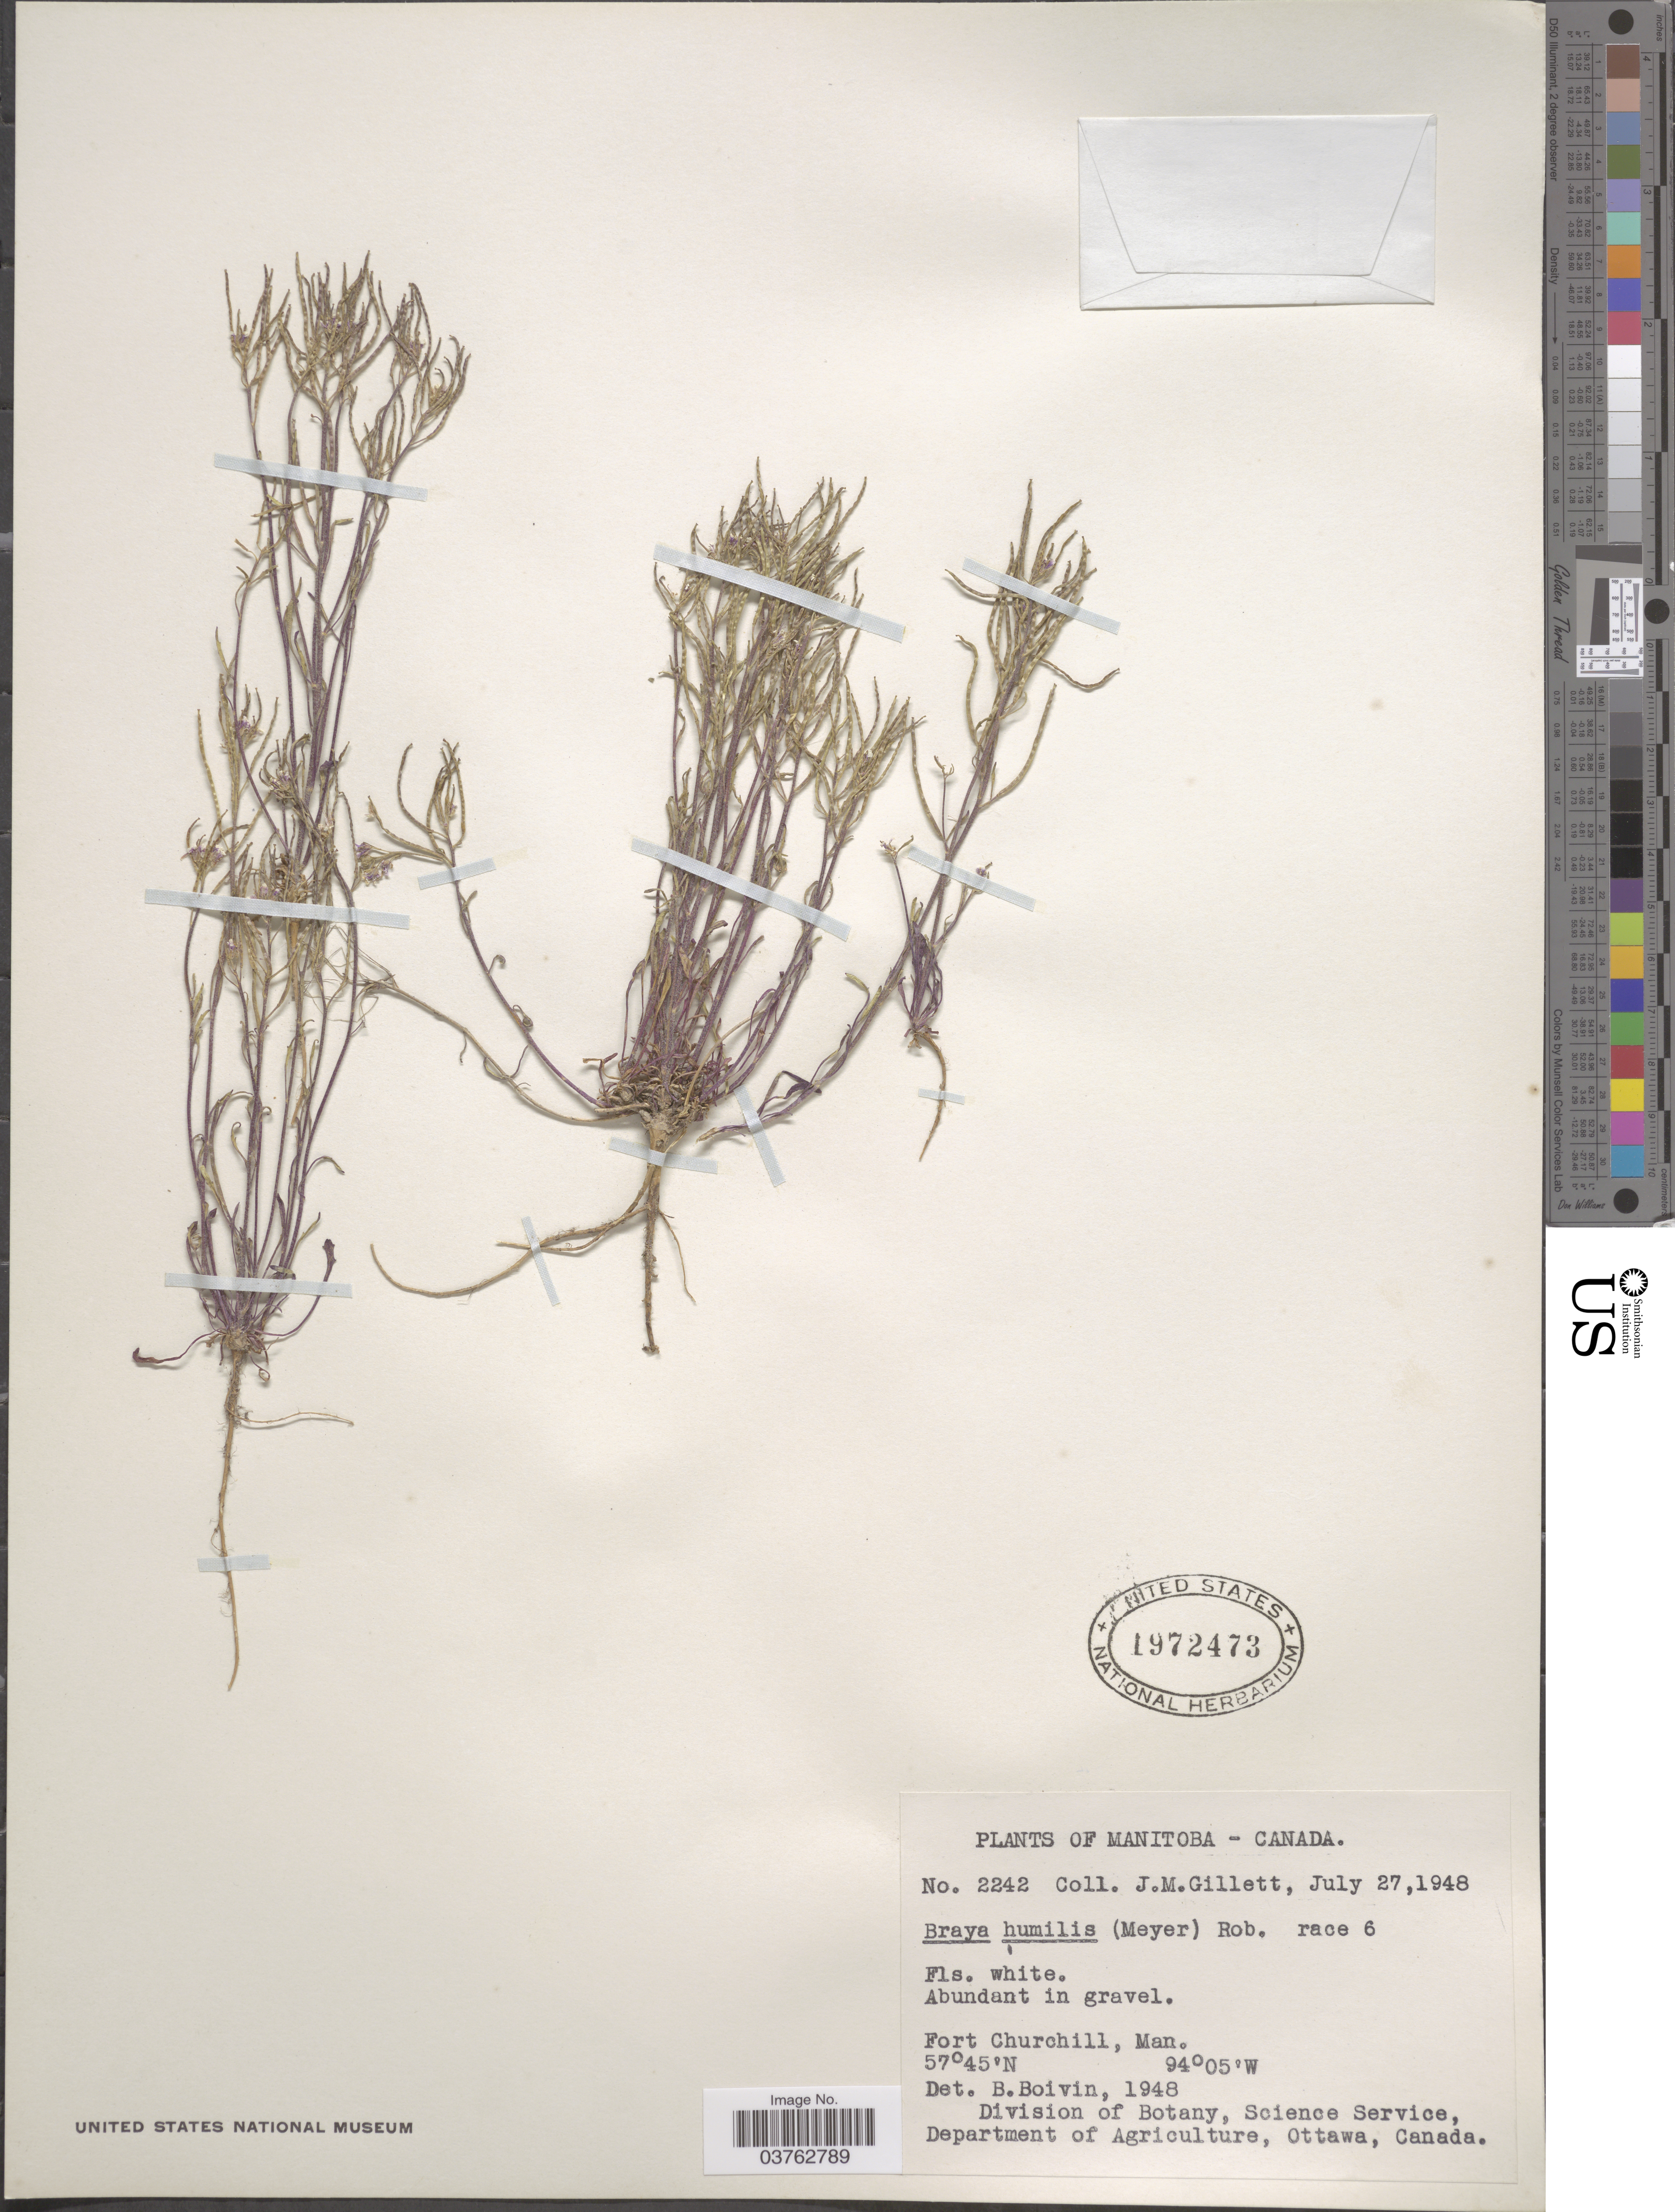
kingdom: Plantae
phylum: Tracheophyta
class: Magnoliopsida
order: Brassicales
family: Brassicaceae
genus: Braya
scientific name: Braya humilis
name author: (C.A. Mey.) B.L. Rob.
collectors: J. M. Gillett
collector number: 2242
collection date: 1948-07-27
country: Canada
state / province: Manitoba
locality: Fort Churchill, Man.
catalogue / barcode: US 1972473